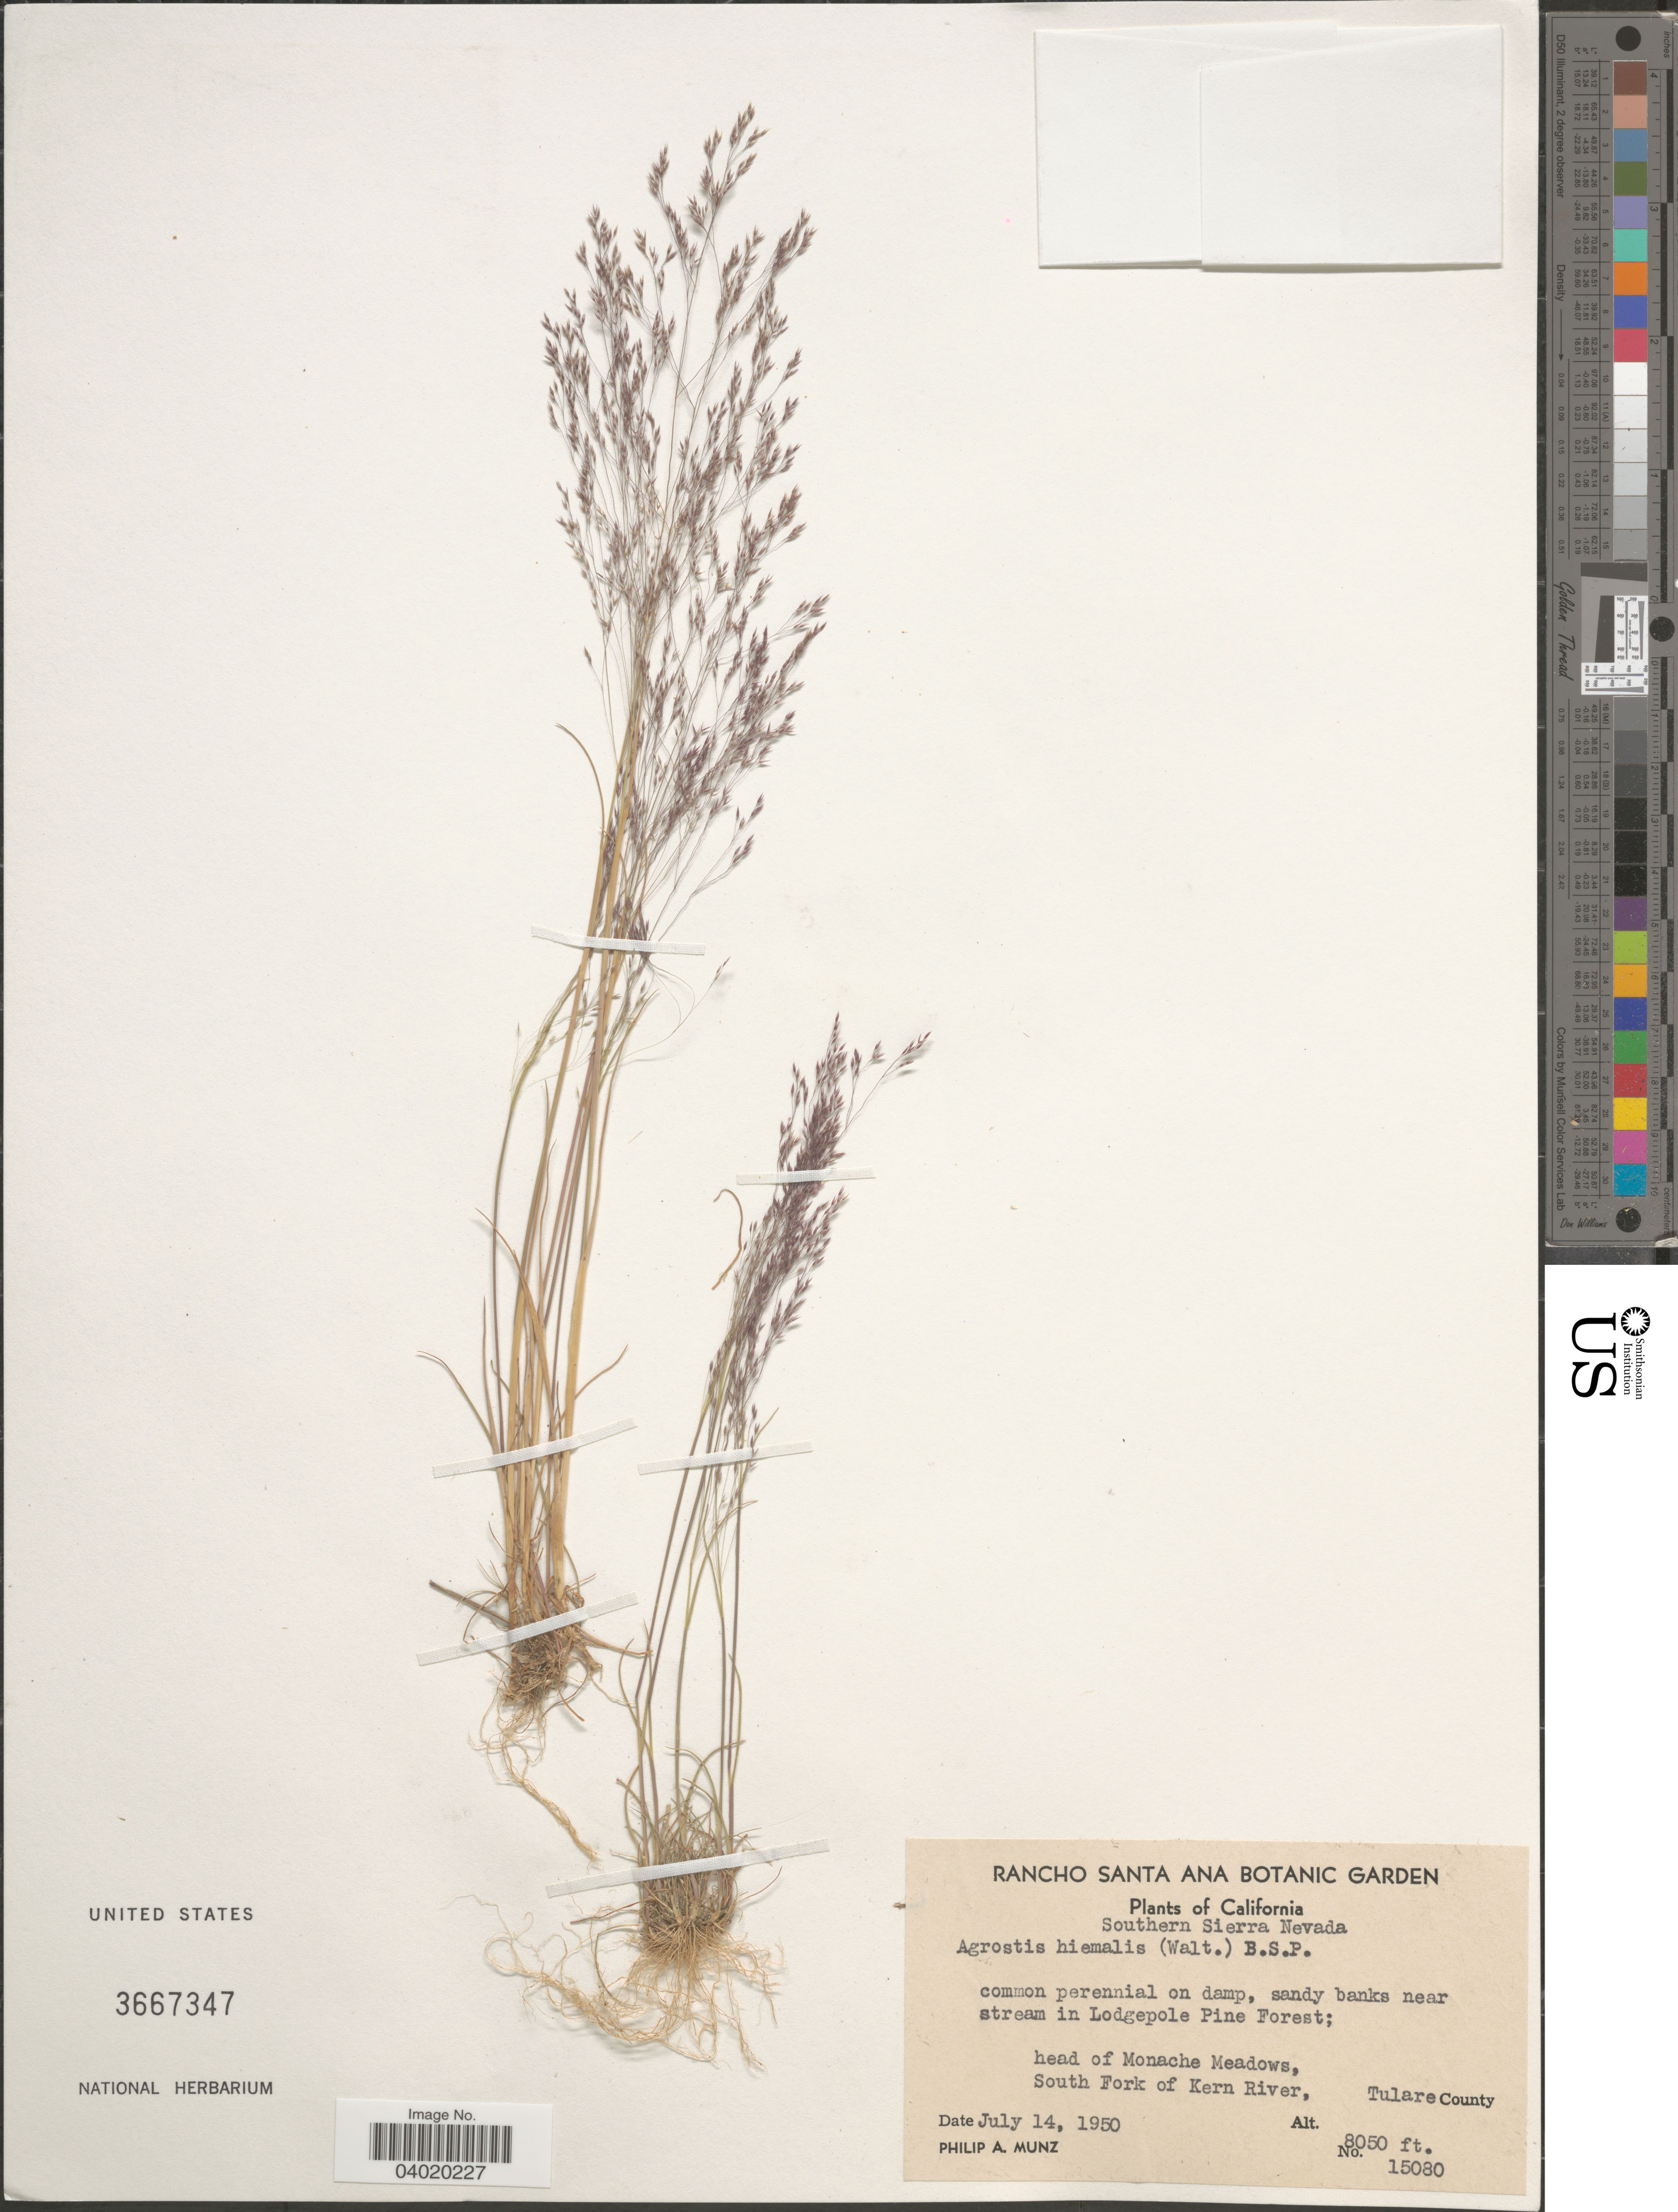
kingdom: Plantae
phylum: Tracheophyta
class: Liliopsida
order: Poales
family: Poaceae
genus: Agrostis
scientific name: Agrostis hyemalis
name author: (Walter) Britton et al.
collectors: P. A. Munz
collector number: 15080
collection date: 1950-07-14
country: United States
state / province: California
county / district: Tulare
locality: Southern Sierra Nevada. Near stream in Lodgepole Pine Forest; head of Monache Meadows, South Fork of Kern River, Tulare County.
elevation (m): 2454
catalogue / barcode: US 3667347